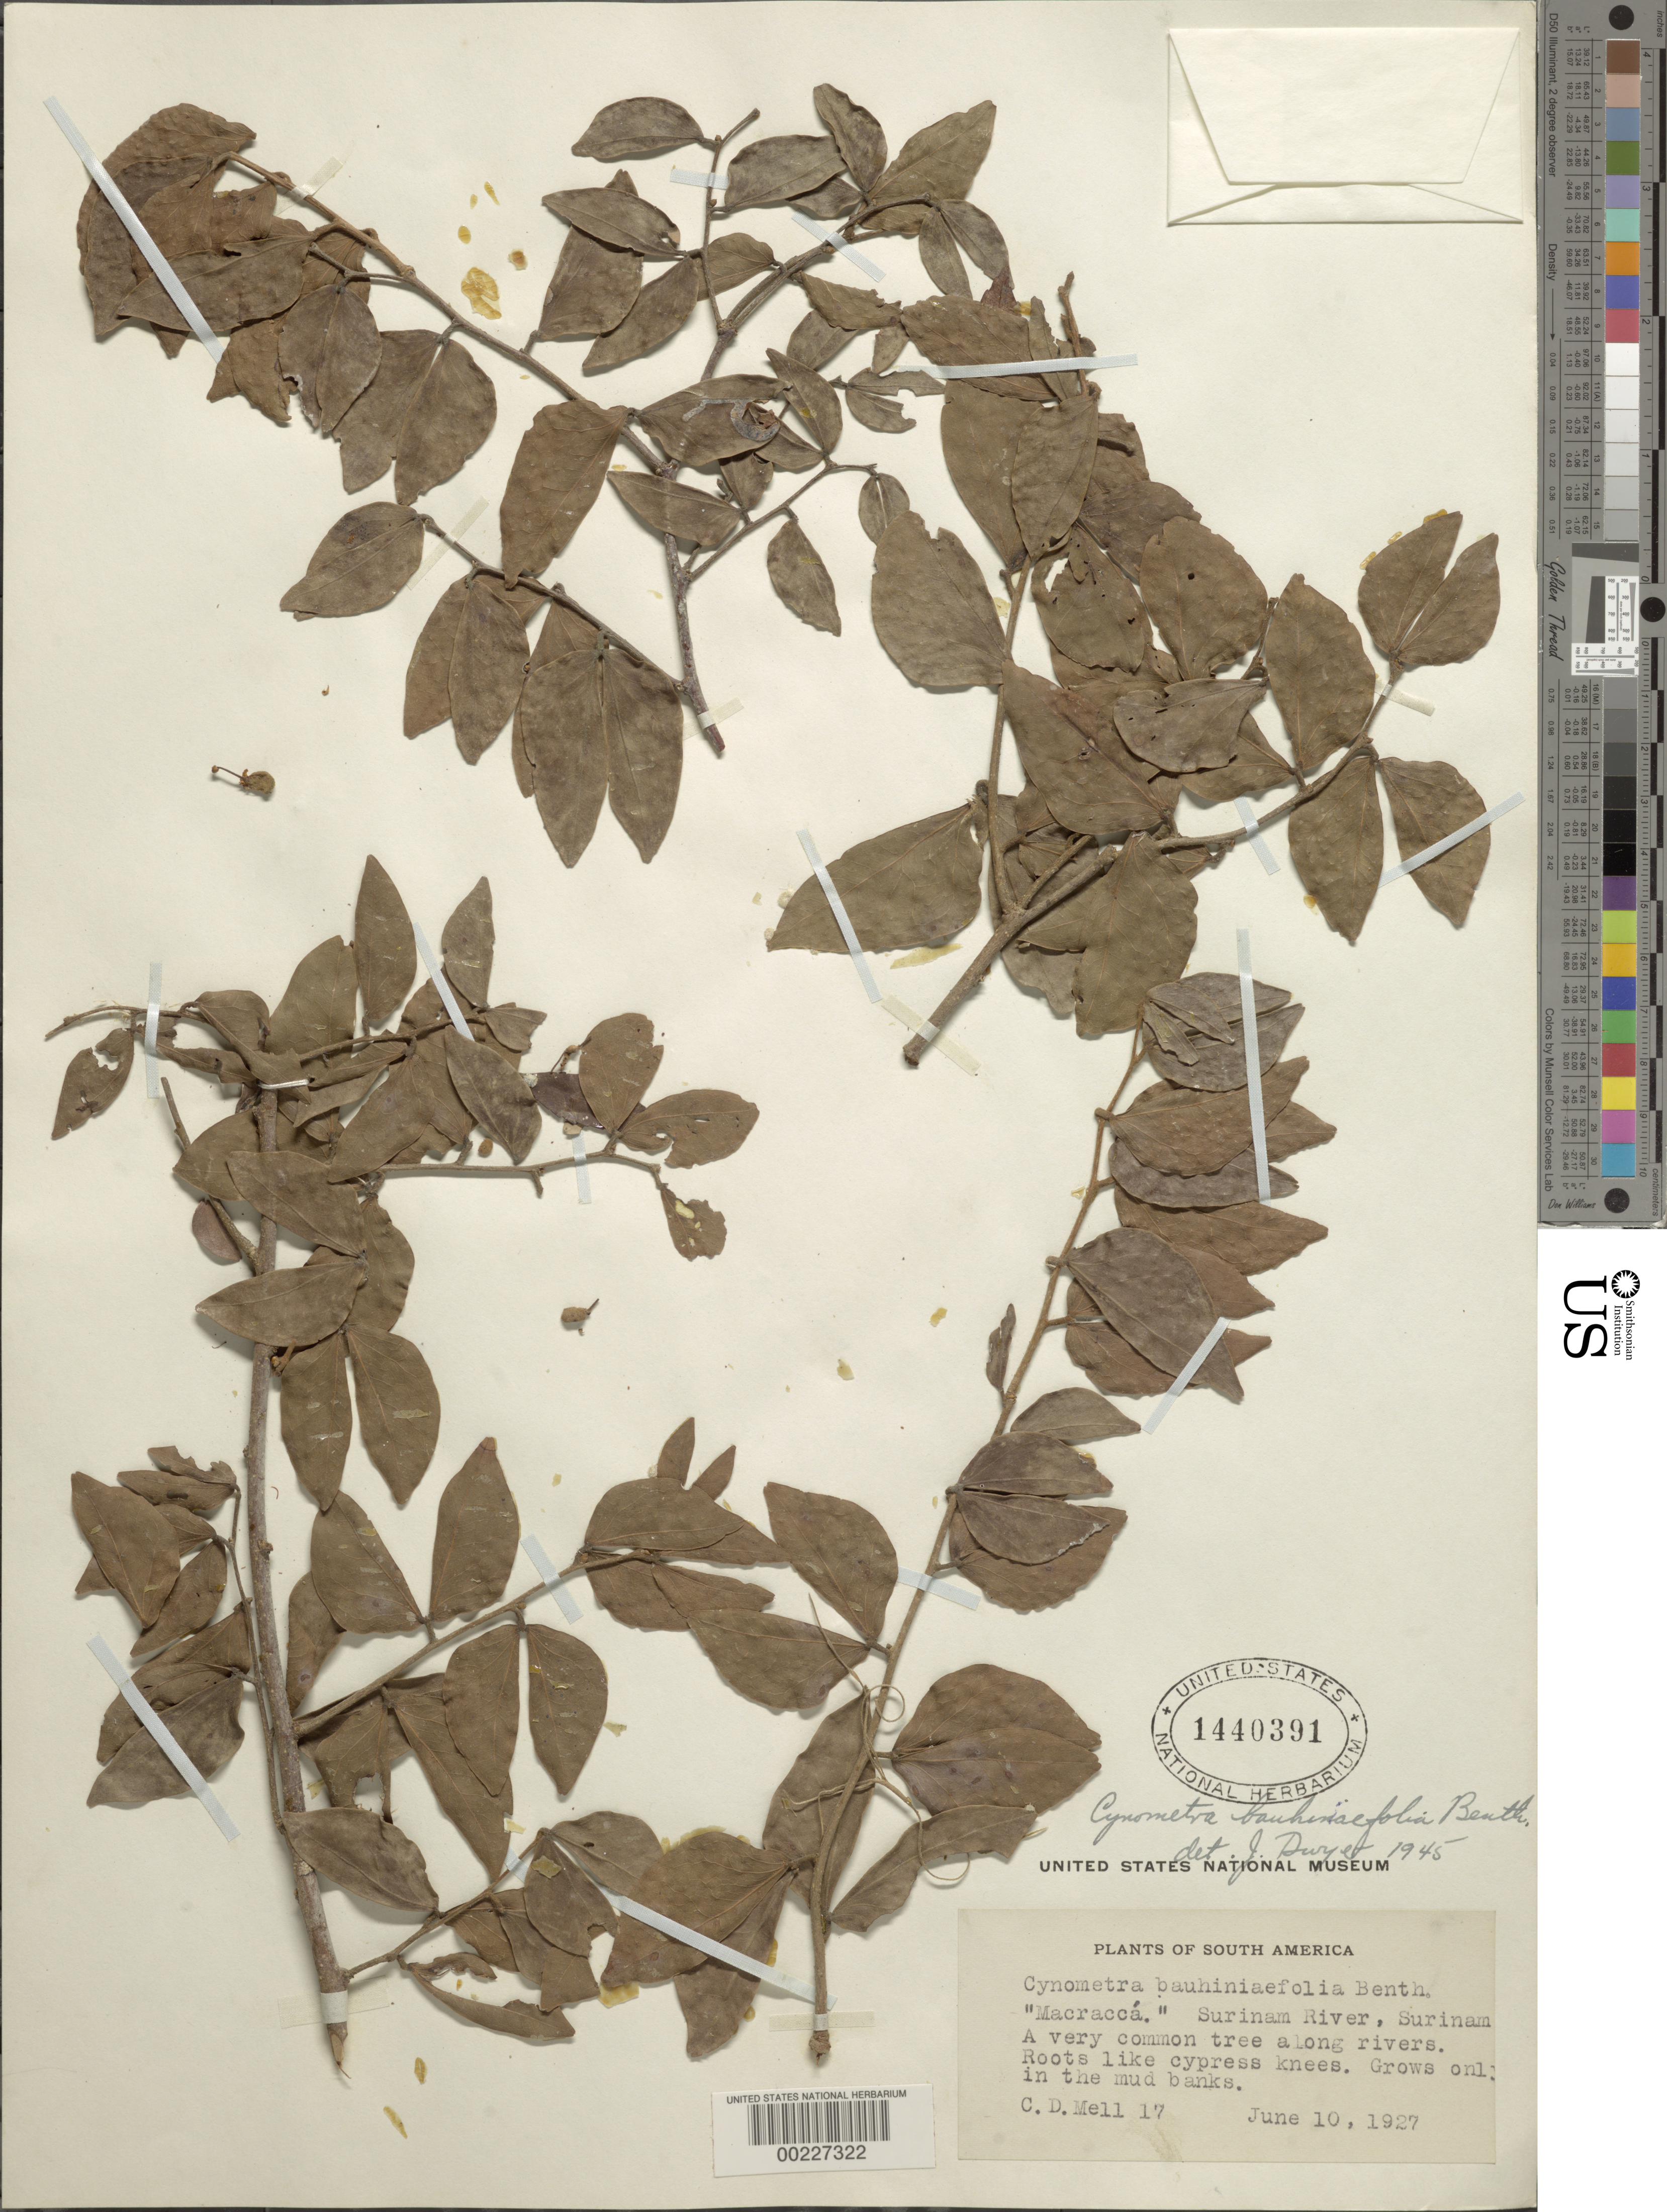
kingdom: Plantae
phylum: Tracheophyta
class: Magnoliopsida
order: Fabales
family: Fabaceae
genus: Cynometra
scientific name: Cynometra bauhiniifolia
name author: Benth.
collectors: C. D. Mell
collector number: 17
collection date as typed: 10 Jun 1927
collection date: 1927-06-10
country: Suriname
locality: Suriname river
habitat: Mud banks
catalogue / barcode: US 1440391